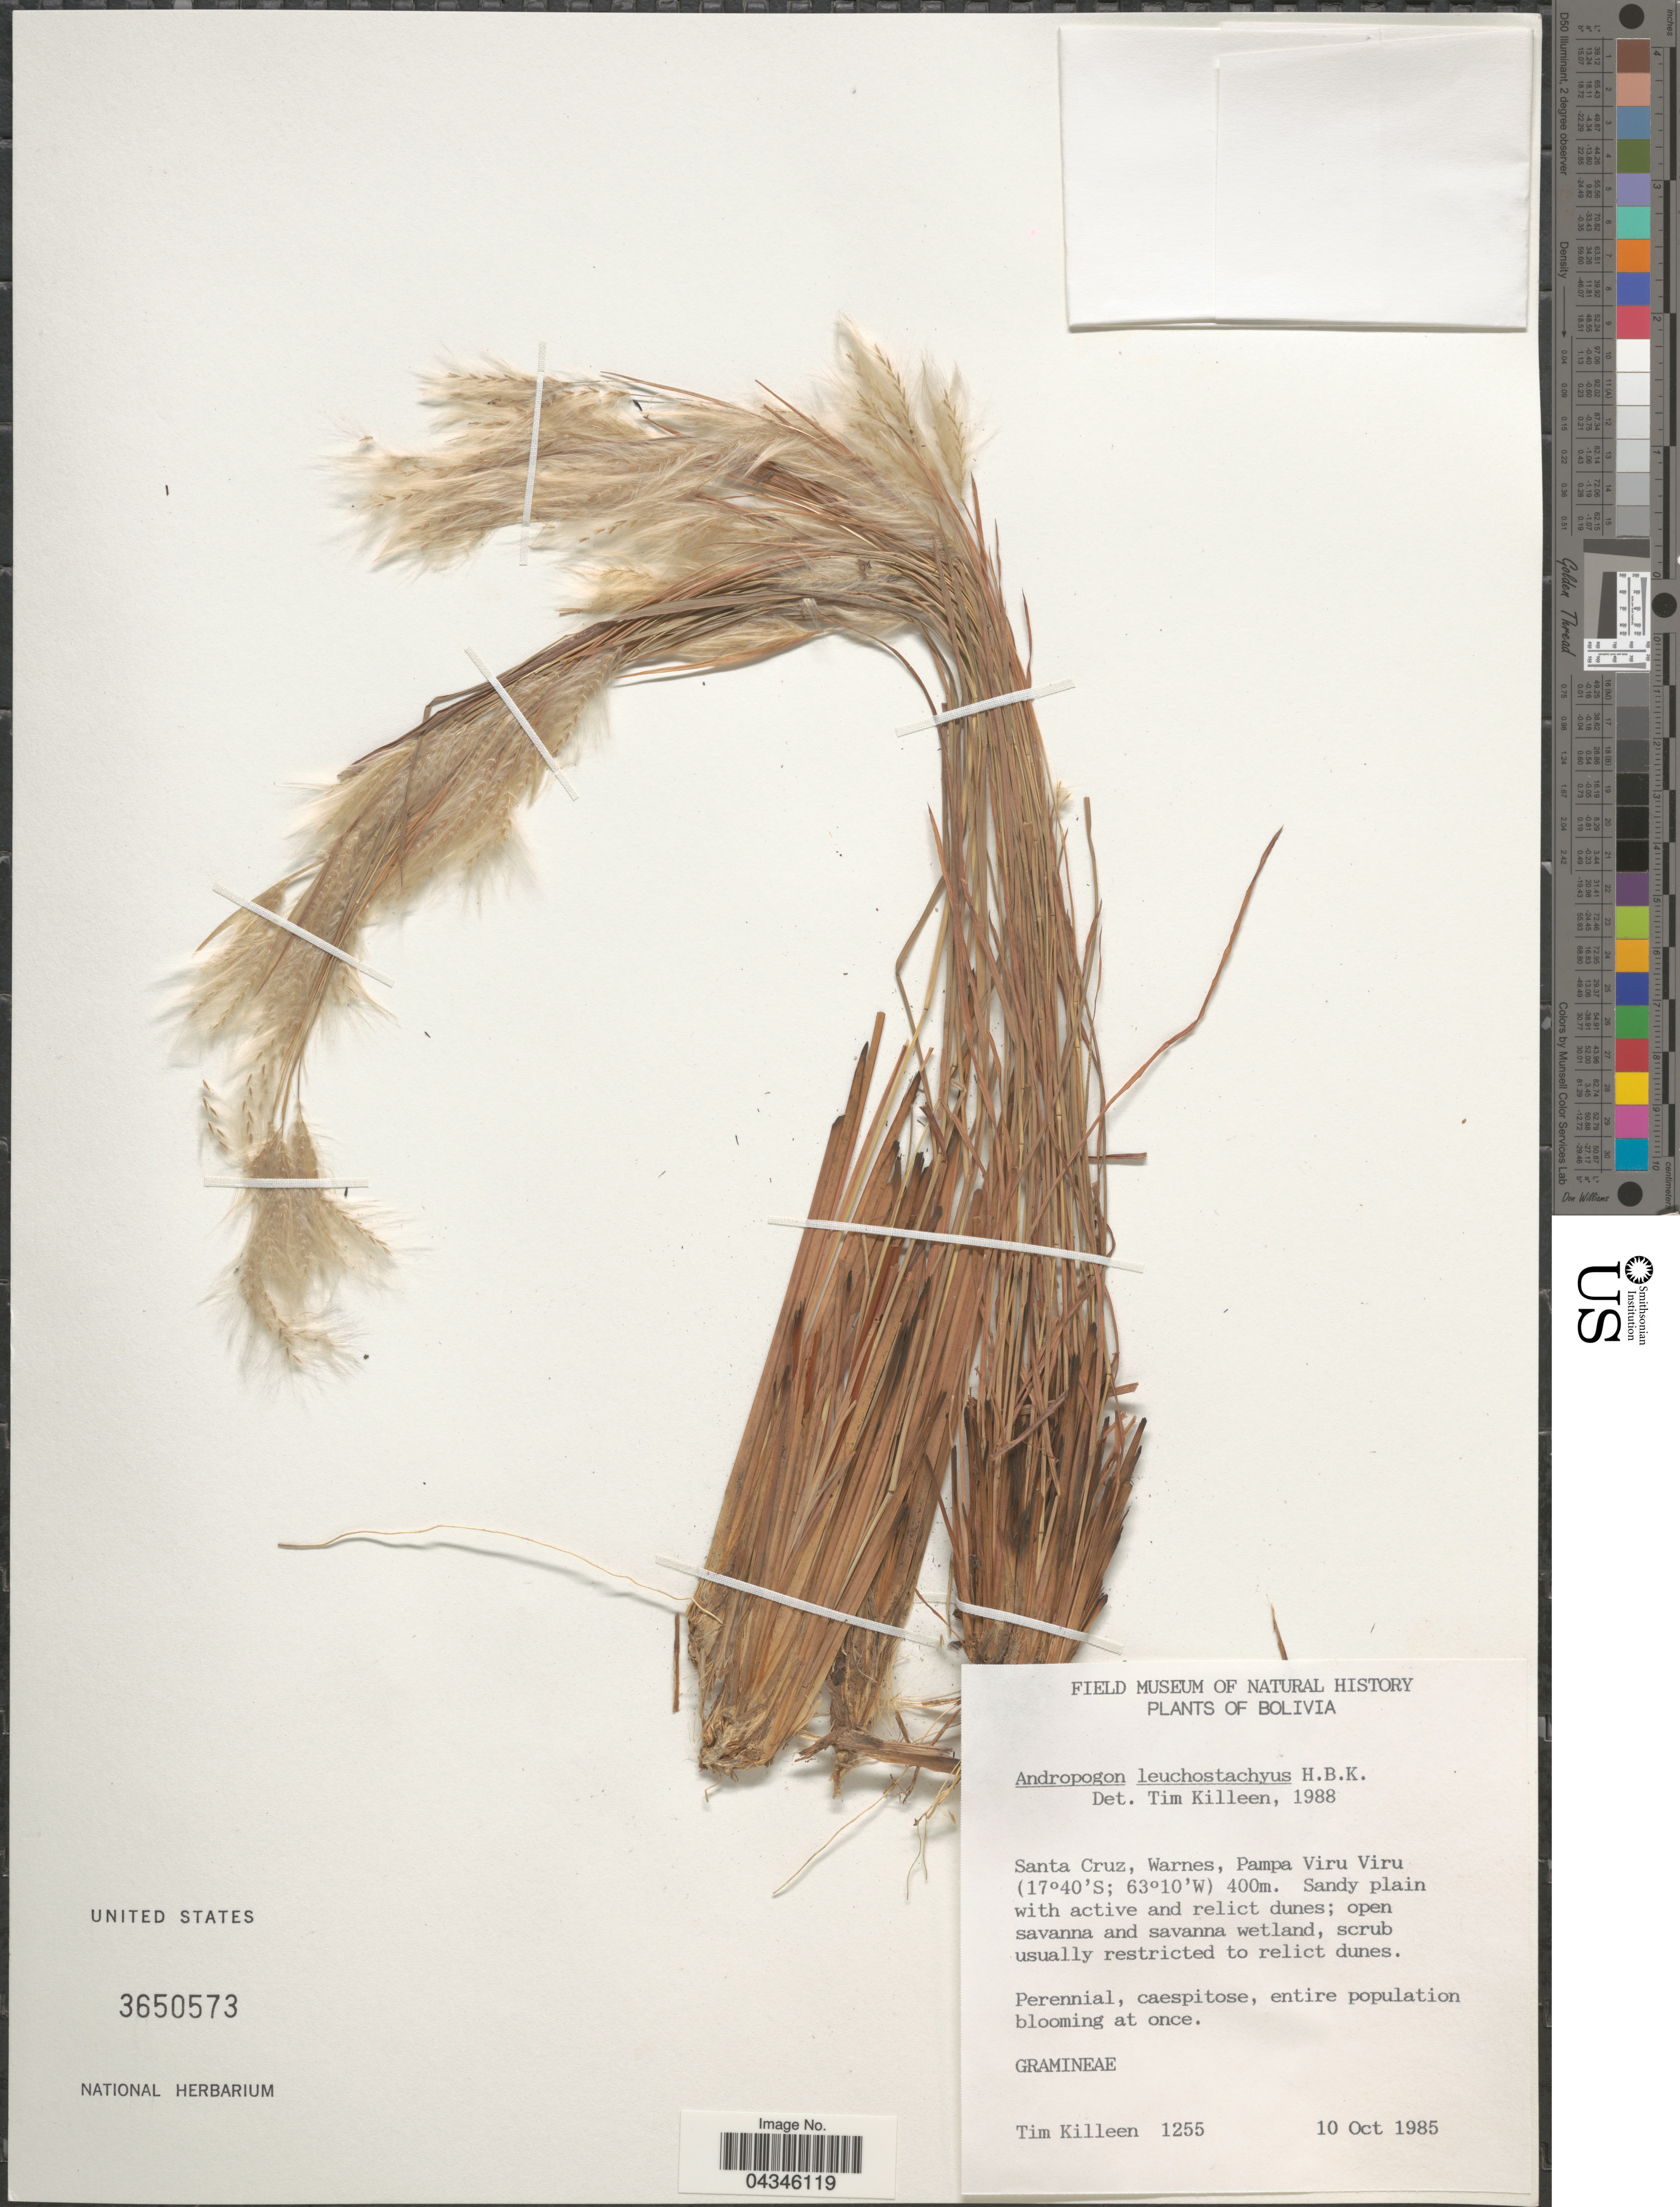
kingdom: Plantae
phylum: Tracheophyta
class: Liliopsida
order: Poales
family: Poaceae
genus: Andropogon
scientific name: Andropogon leucostachyus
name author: Kunth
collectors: T. J. Killeen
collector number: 1255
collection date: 1985-10-10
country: Bolivia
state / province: Santa Cruz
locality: Warnes, Pampa Viru Viru.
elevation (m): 400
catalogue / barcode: US 3650573